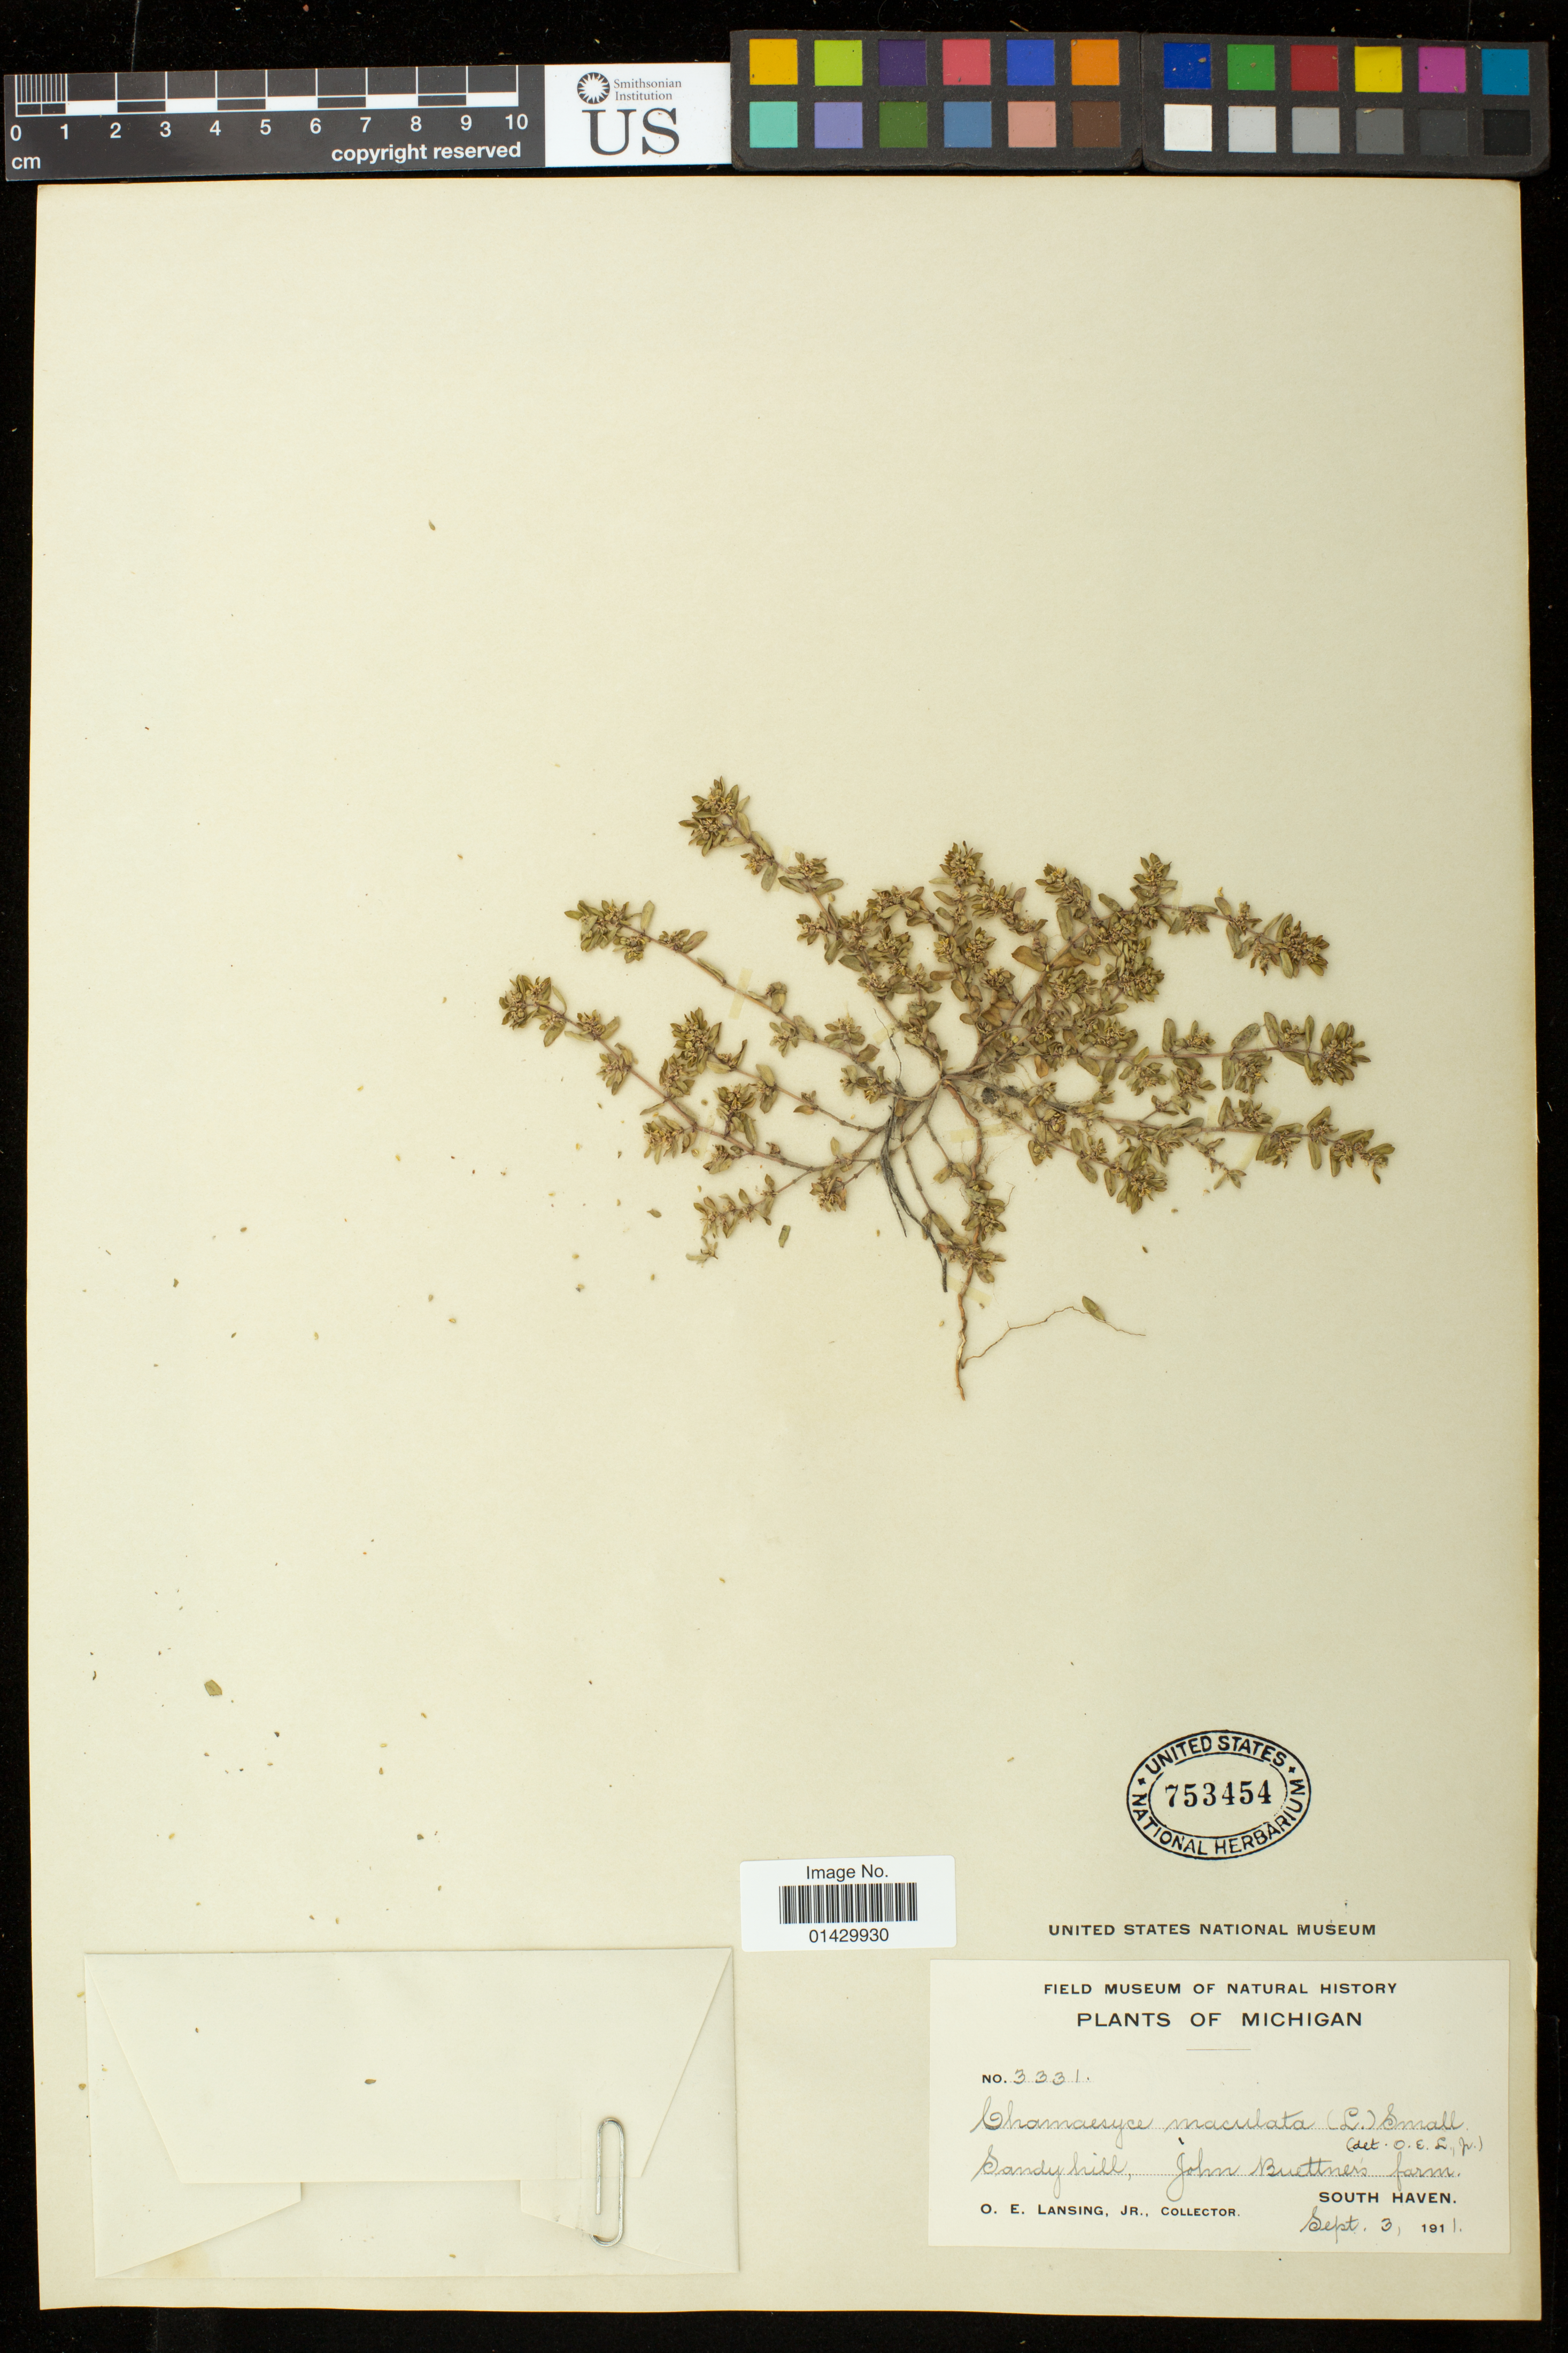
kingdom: Plantae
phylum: Tracheophyta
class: Magnoliopsida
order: Malpighiales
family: Euphorbiaceae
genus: Euphorbia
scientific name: Euphorbia maculata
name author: L.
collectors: O. Lansing Jr.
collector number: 3331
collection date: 1911-09-03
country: United States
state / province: Michigan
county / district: Van Buren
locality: John Buettner's farm, South Haven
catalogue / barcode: US 753454